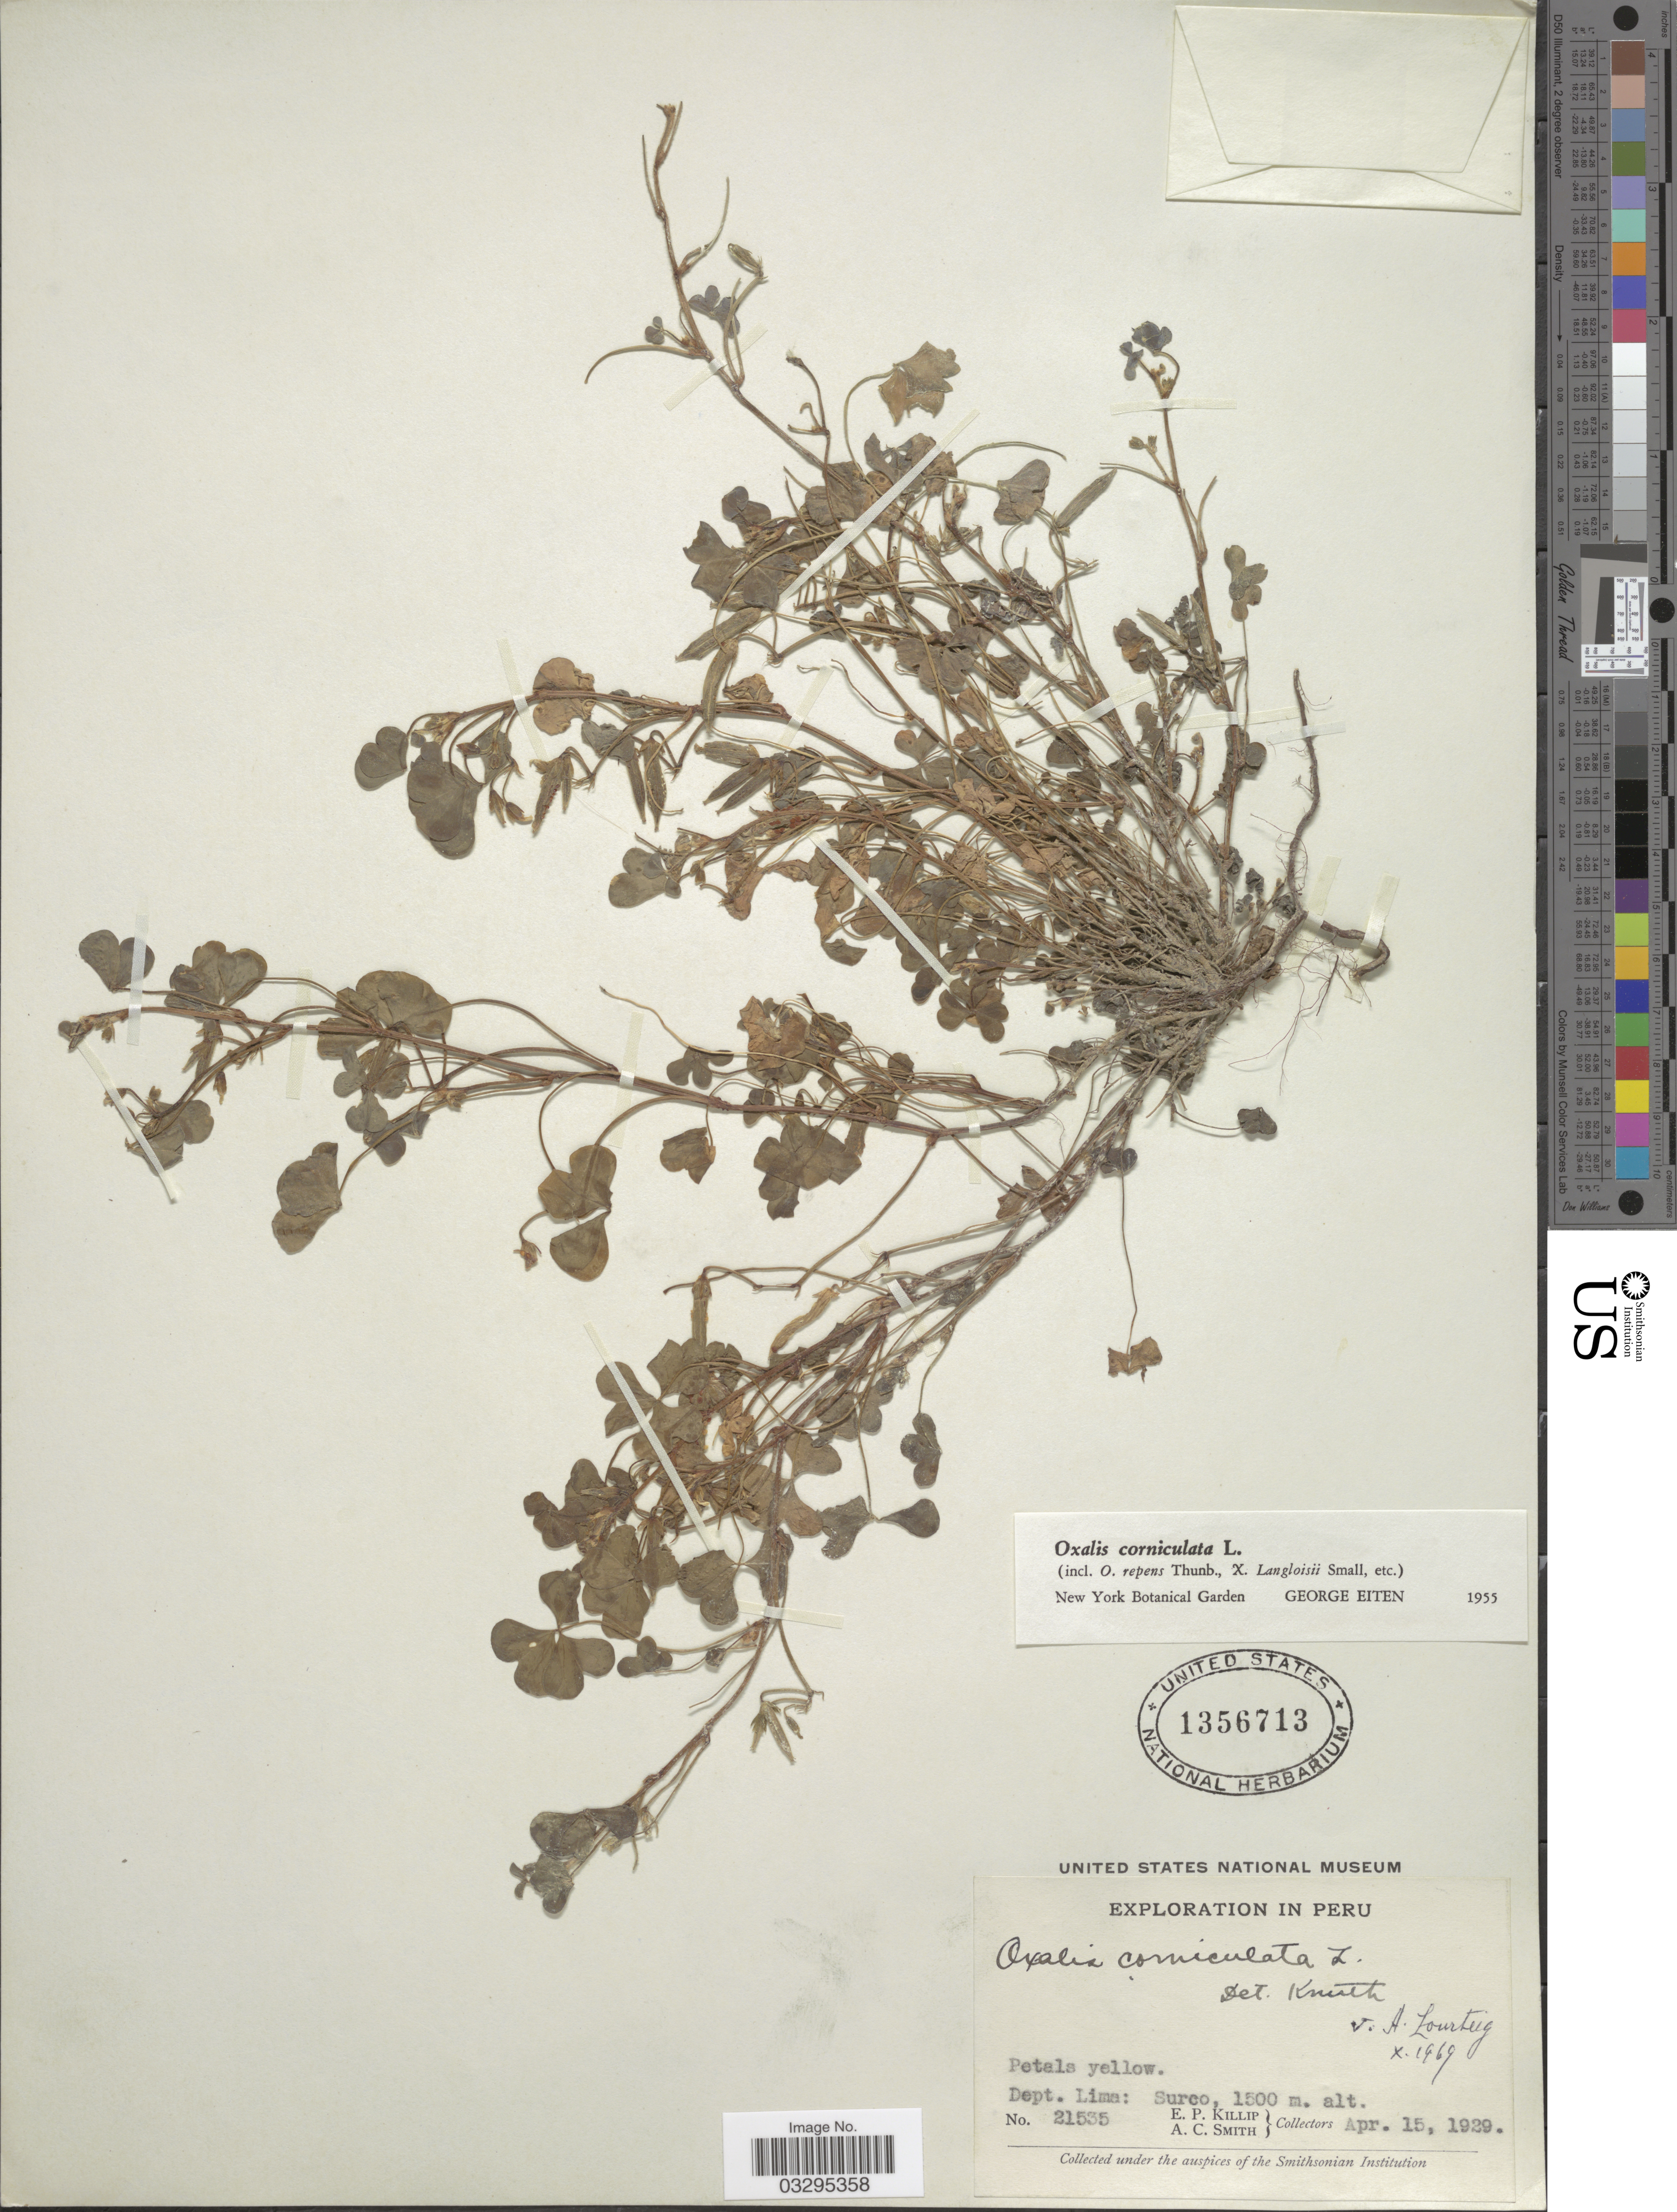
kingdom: Plantae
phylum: Tracheophyta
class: Magnoliopsida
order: Oxalidales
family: Oxalidaceae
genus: Oxalis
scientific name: Oxalis corniculata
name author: L.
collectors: E. P. Killip & A. C. Smith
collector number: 21535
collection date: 1929-04-15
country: Peru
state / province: Lima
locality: Dept. Lima: Surco.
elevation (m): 1500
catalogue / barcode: US 1356713